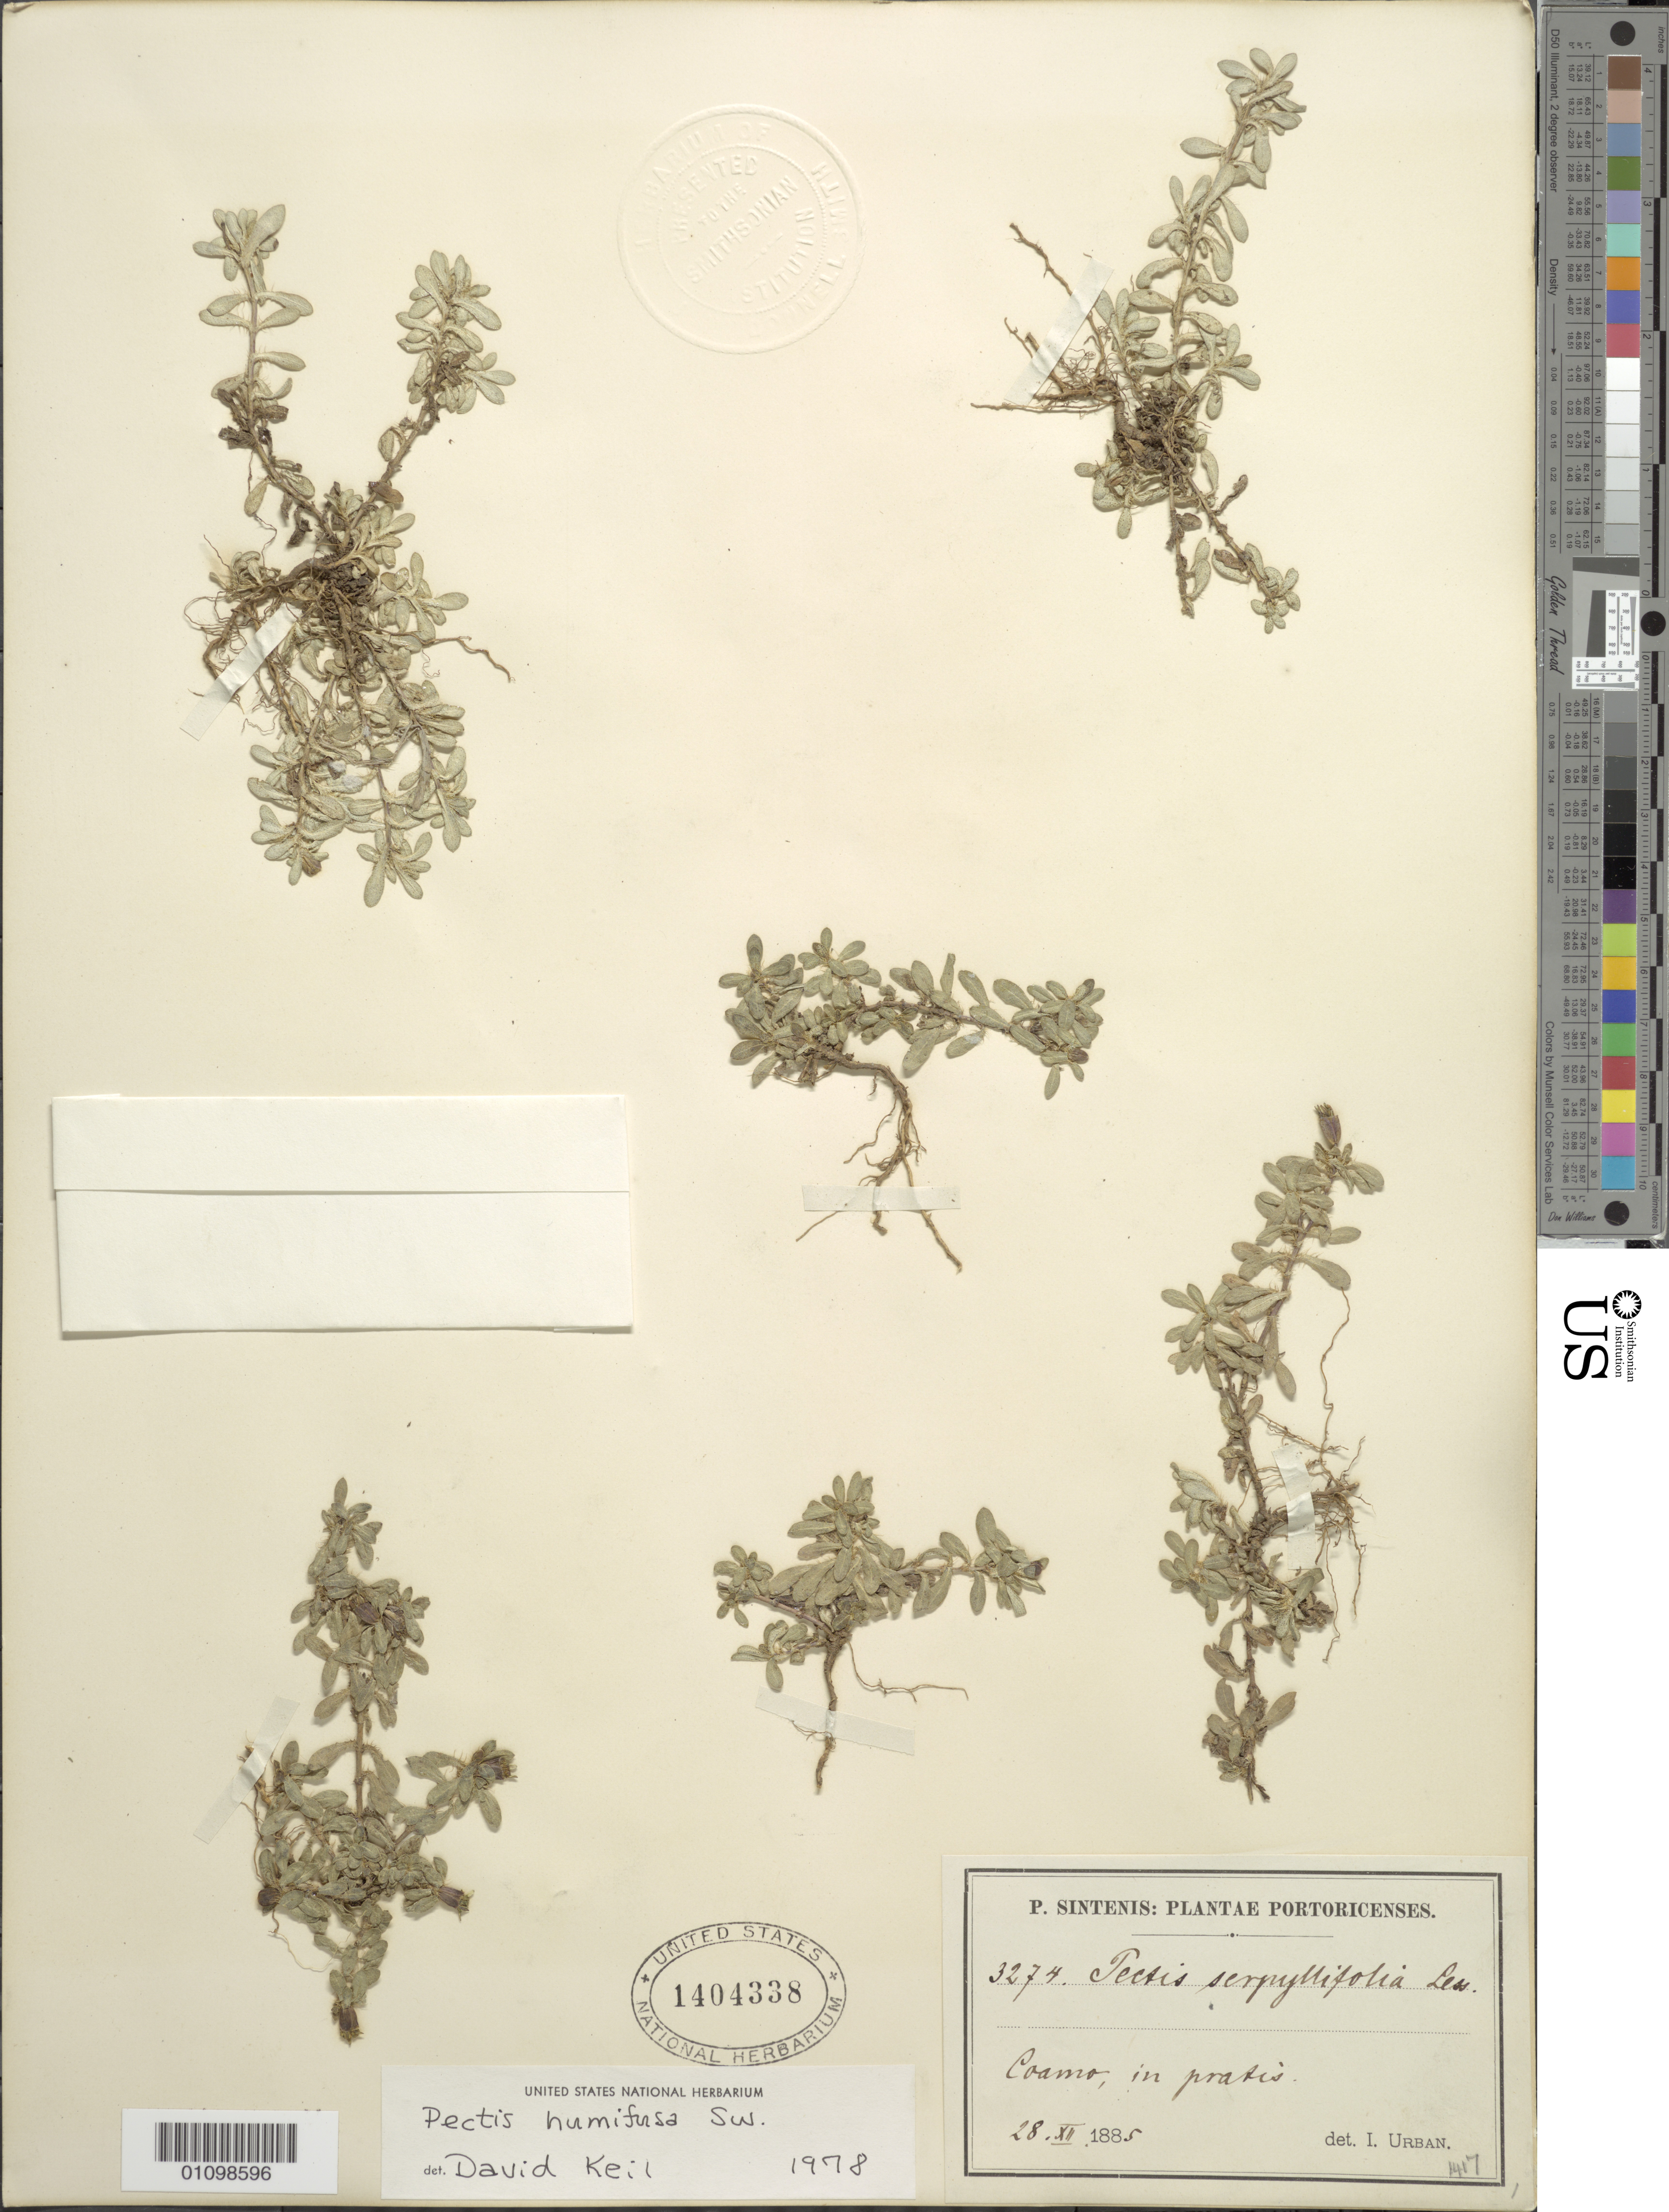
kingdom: Plantae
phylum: Tracheophyta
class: Magnoliopsida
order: Asterales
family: Asteraceae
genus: Pectis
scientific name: Pectis humifusa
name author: Sw.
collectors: P. Sintenis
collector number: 3274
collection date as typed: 28 Dec 1885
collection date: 1885-12-28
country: Puerto Rico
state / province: Coamo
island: Puerto Rico I.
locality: in prasis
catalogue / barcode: US 1404338